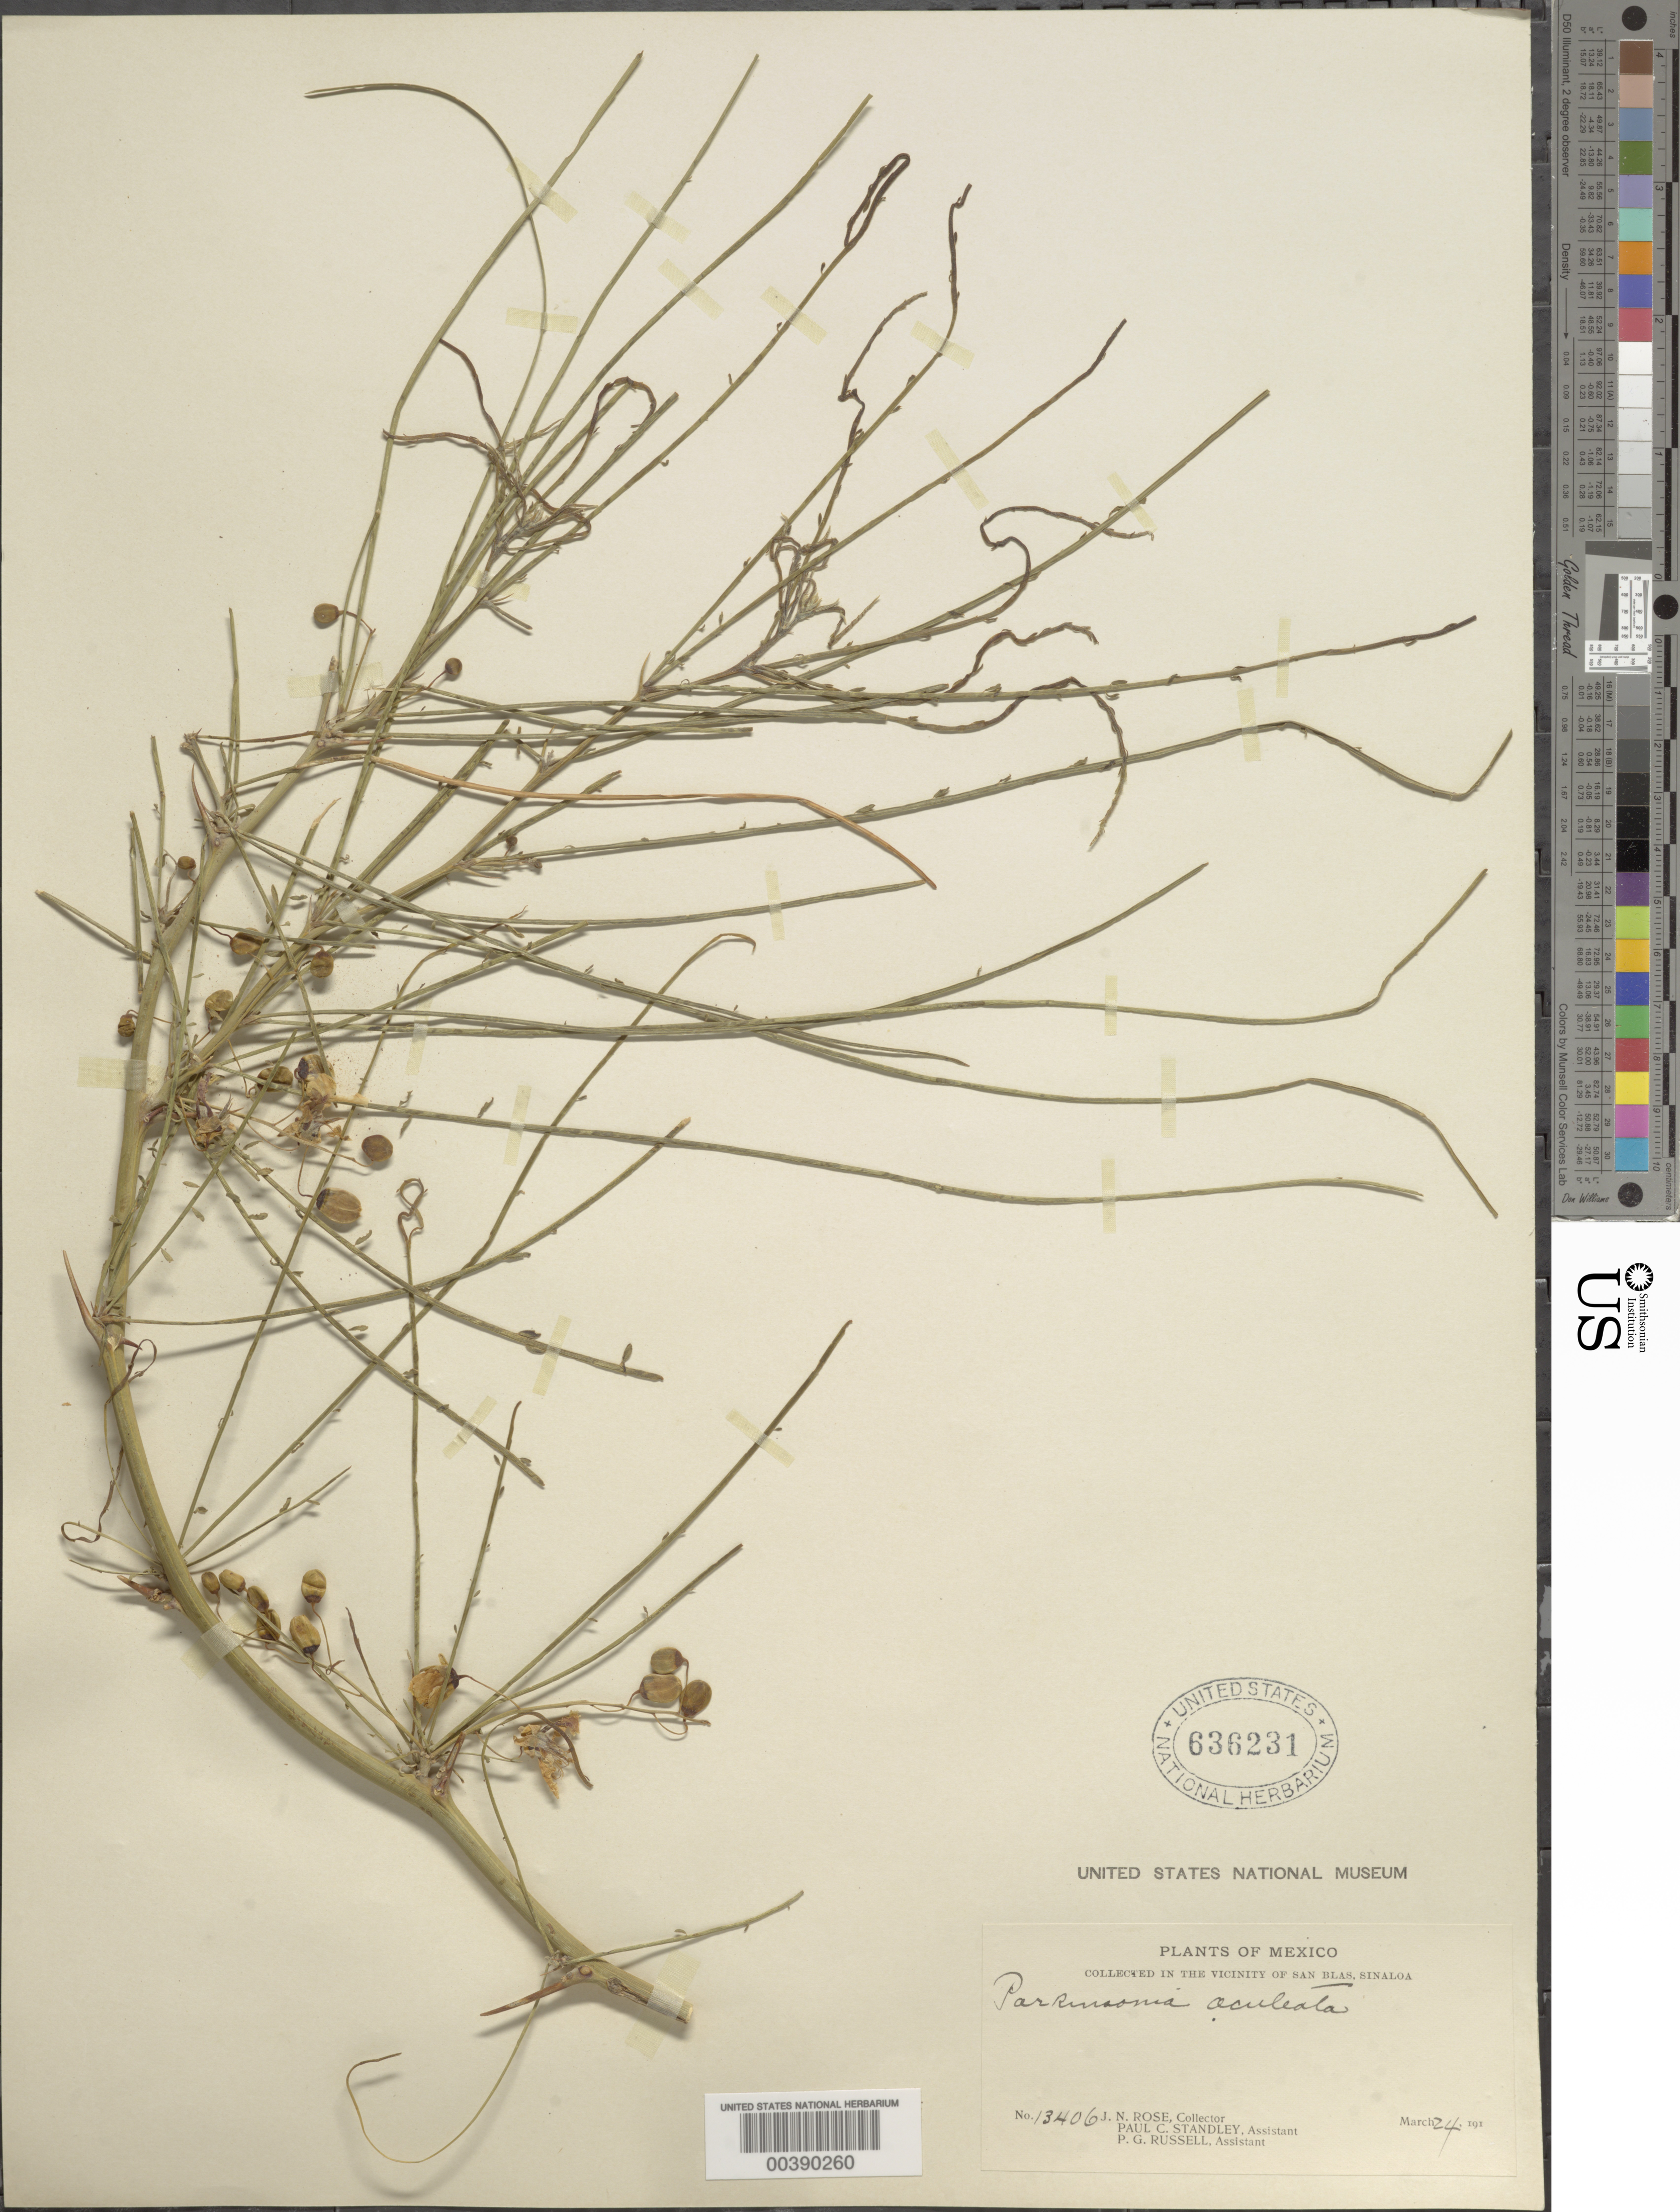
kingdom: Plantae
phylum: Tracheophyta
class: Magnoliopsida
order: Fabales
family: Fabaceae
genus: Parkinsonia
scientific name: Parkinsonia aculeata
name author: L.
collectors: J. N. Rose, P. C. Standley & P. G. Russell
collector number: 13406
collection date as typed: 24 Mar 1910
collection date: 1910-03-24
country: Mexico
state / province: Sinaloa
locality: Vicinity of San Blas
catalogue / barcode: US 636231